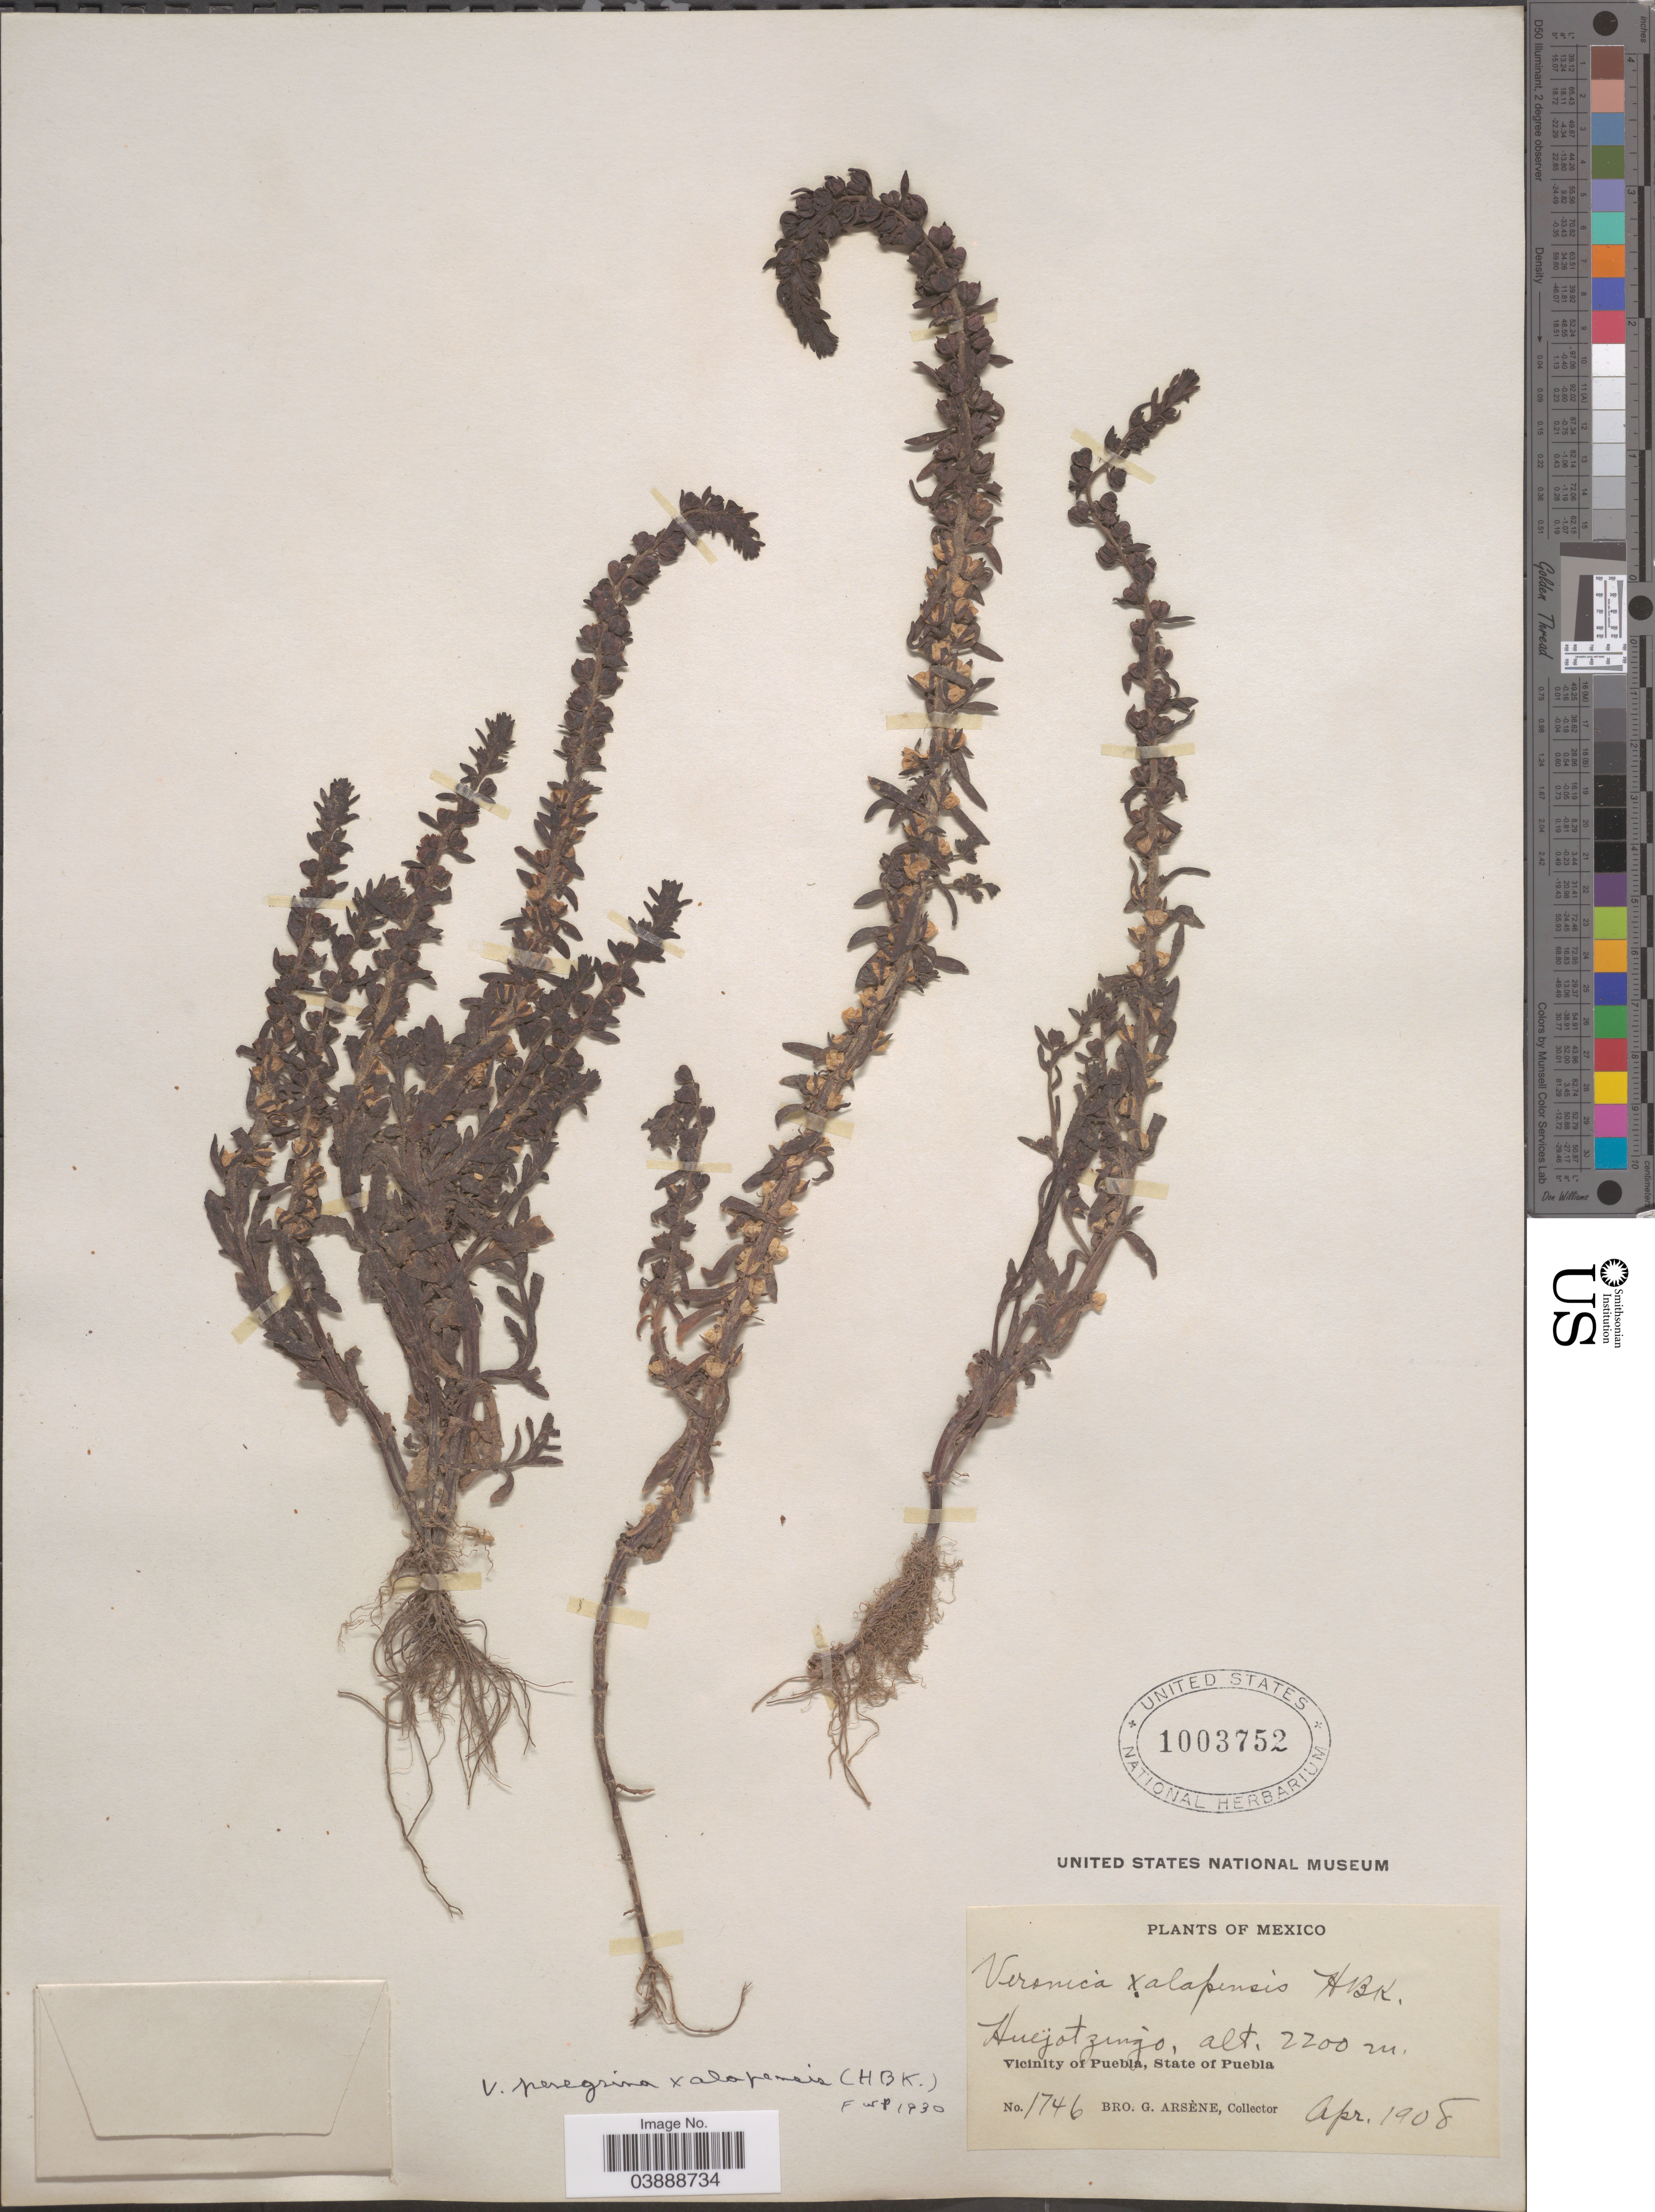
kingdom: Plantae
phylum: Tracheophyta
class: Magnoliopsida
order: Lamiales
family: Plantaginaceae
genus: Veronica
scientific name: Veronica peregrina subsp. xalapensis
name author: (Kunth) Pennell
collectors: Bro. G. Arsène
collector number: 1746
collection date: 1908-04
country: Mexico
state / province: Puebla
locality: Huejotzingo. Vicinity of Puebla.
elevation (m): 2200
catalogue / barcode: US 1003752